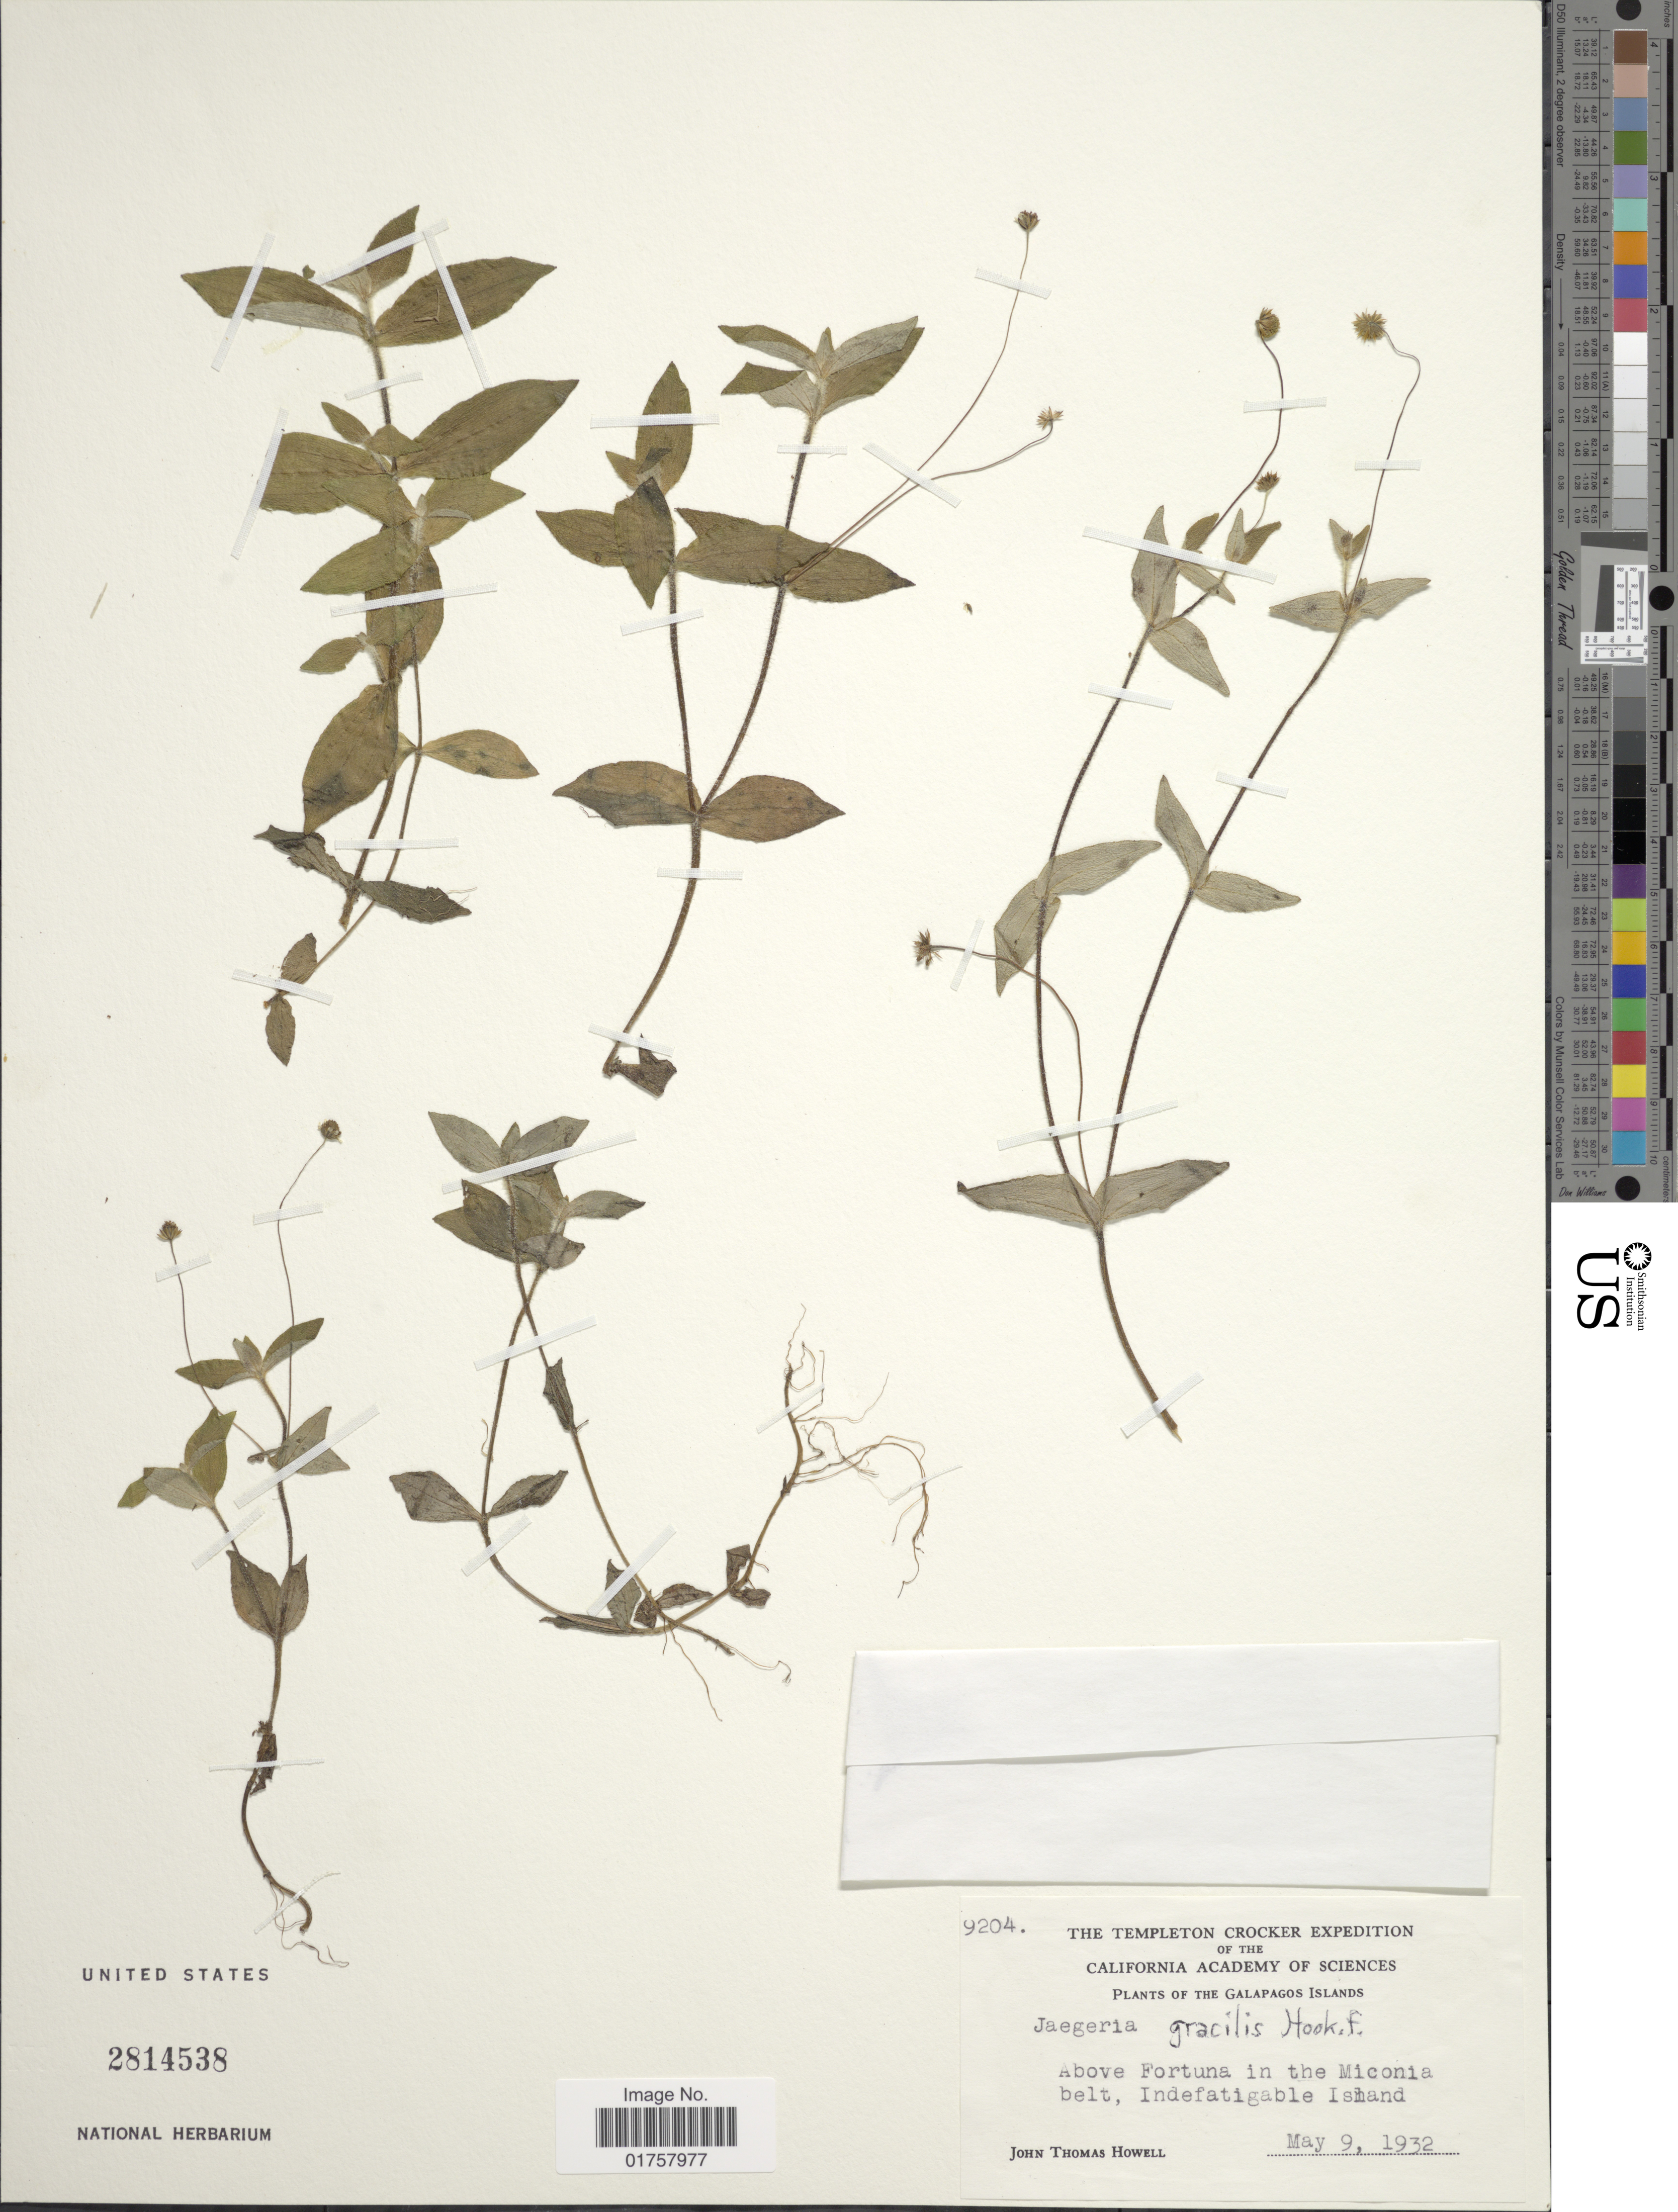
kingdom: Plantae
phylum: Tracheophyta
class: Magnoliopsida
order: Asterales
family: Asteraceae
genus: Jaegeria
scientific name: Jaegeria gracilis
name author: Hook. f.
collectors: J. T. Howell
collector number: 9204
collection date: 1932-05-09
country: Ecuador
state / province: Colón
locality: Galapagos Islands, Above Fortuna in the Miconia belt, Indefatigable Island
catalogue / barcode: US 2814538